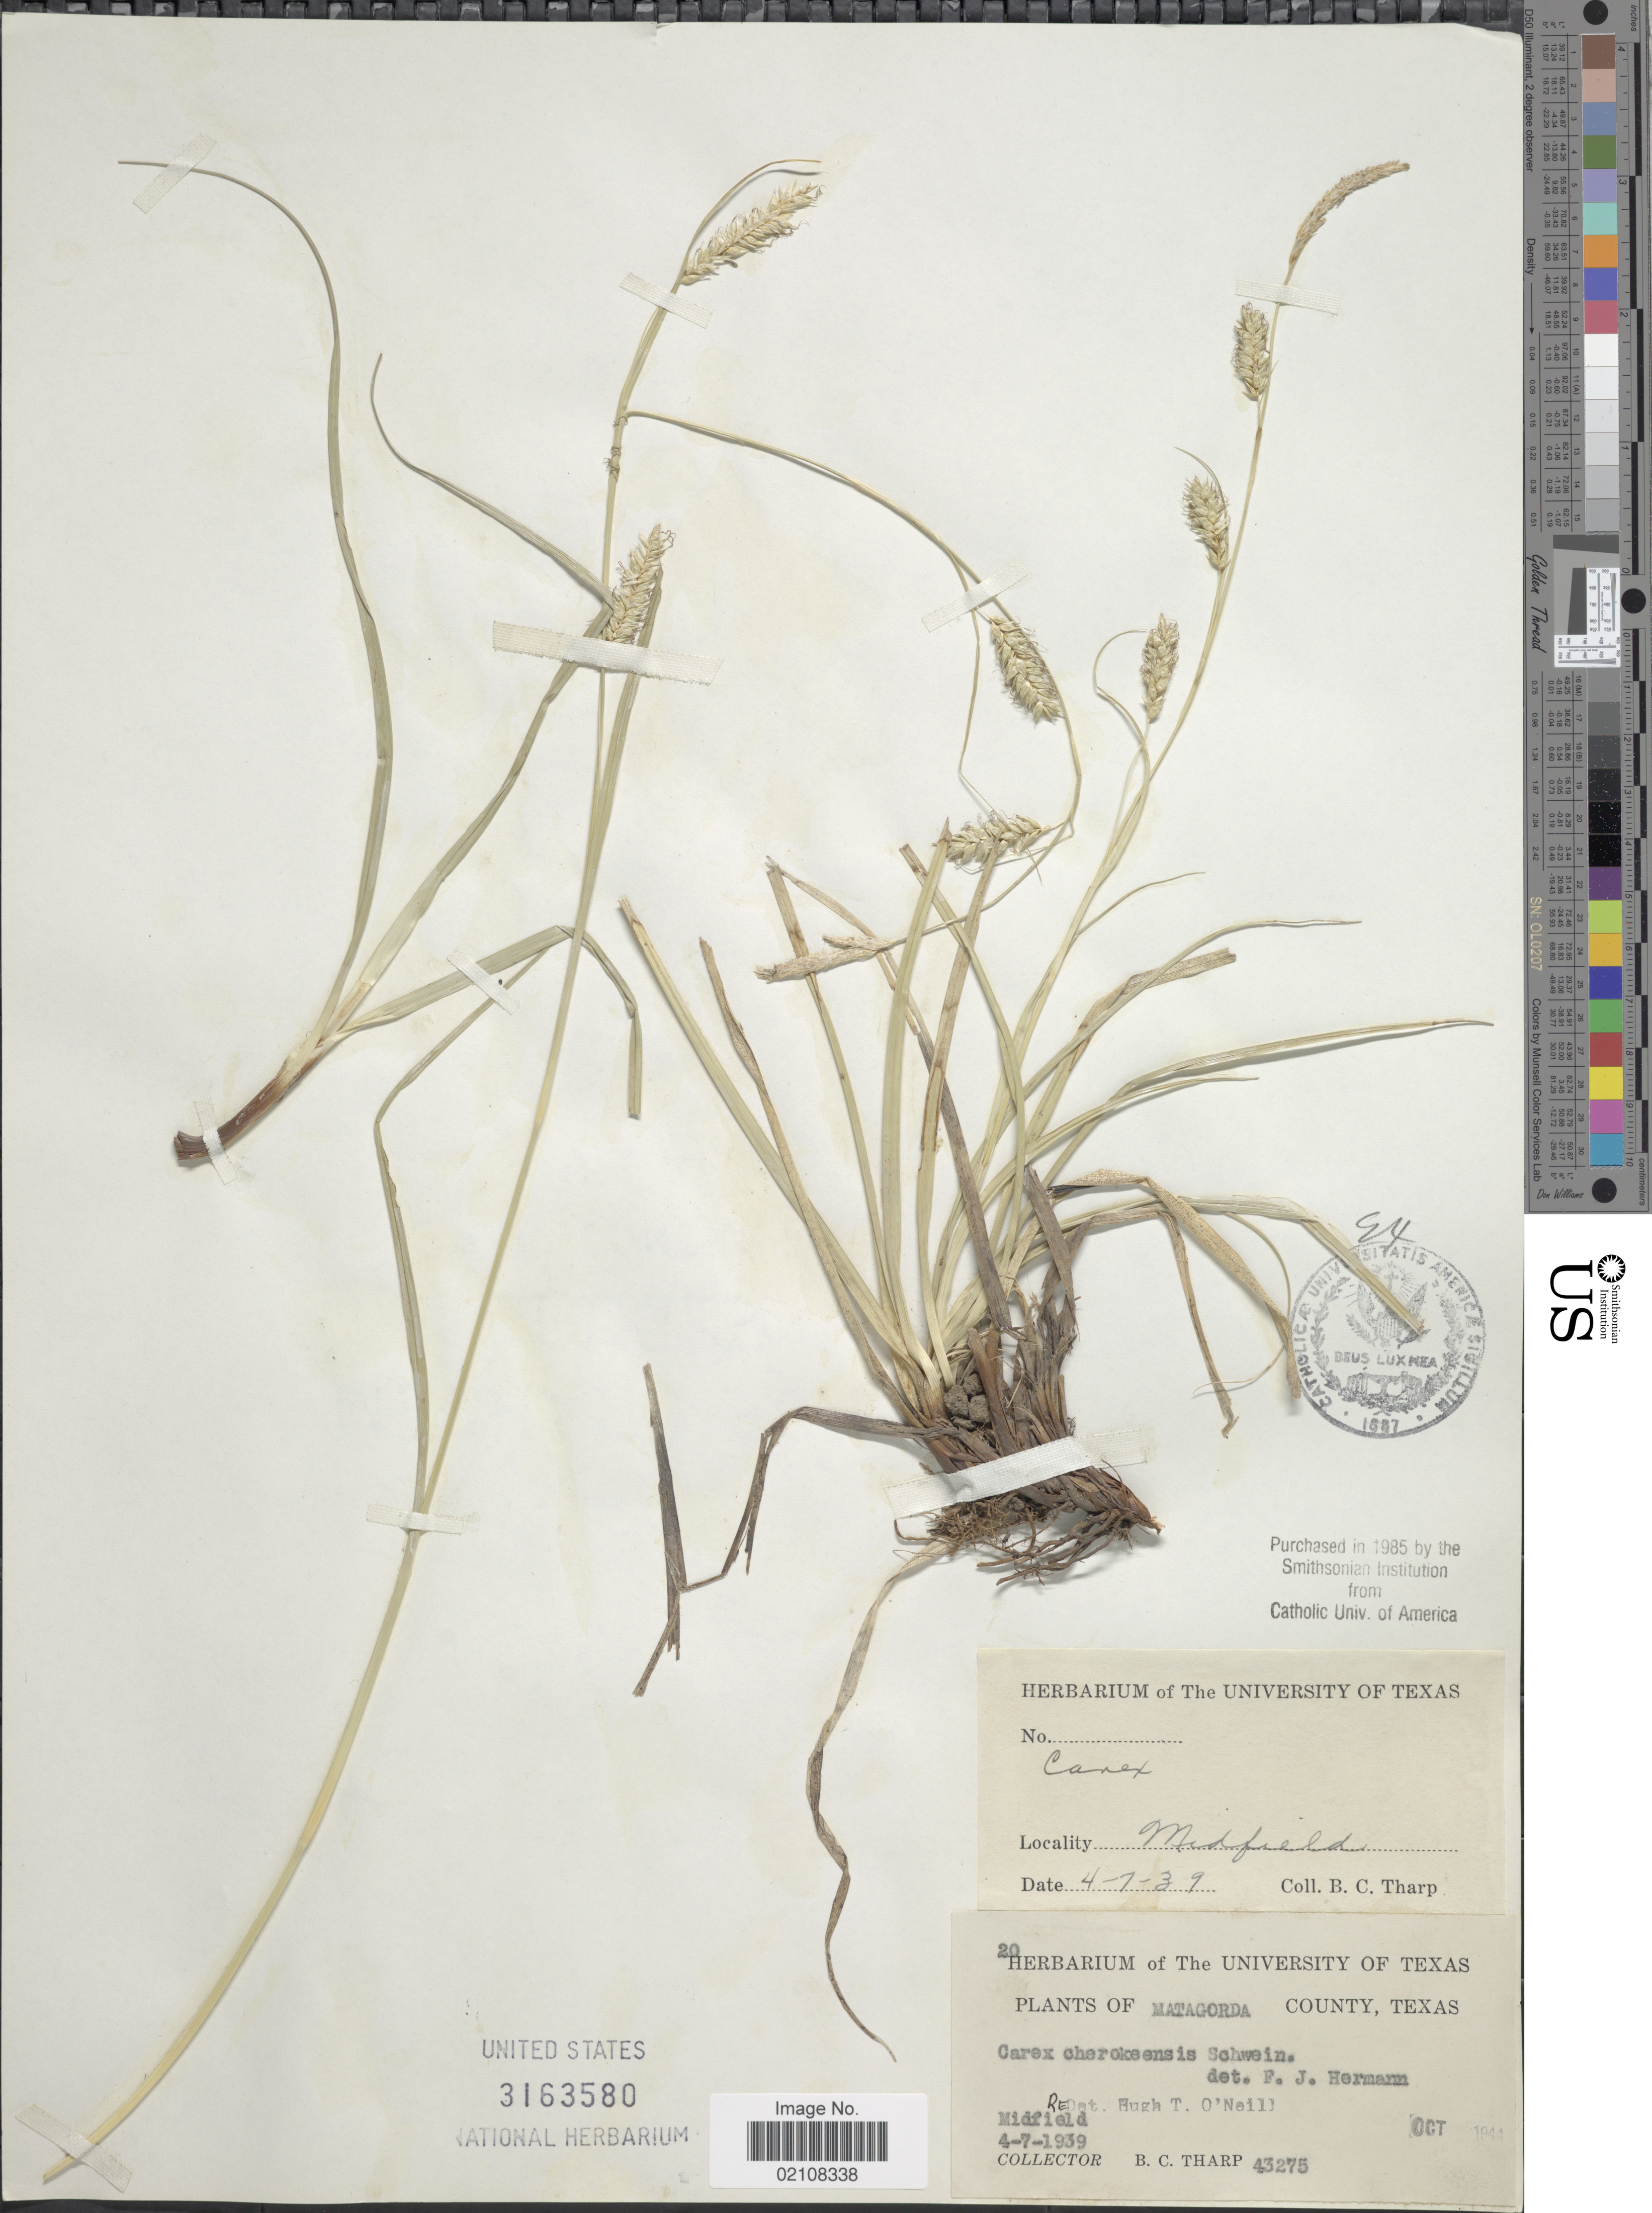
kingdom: Plantae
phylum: Tracheophyta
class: Liliopsida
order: Poales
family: Cyperaceae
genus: Carex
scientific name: Carex cherokeensis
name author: Schwein.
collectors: B. C. Tharp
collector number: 43275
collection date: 1939-04-07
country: United States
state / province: Texas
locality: Matagorda County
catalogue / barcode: US 3163580